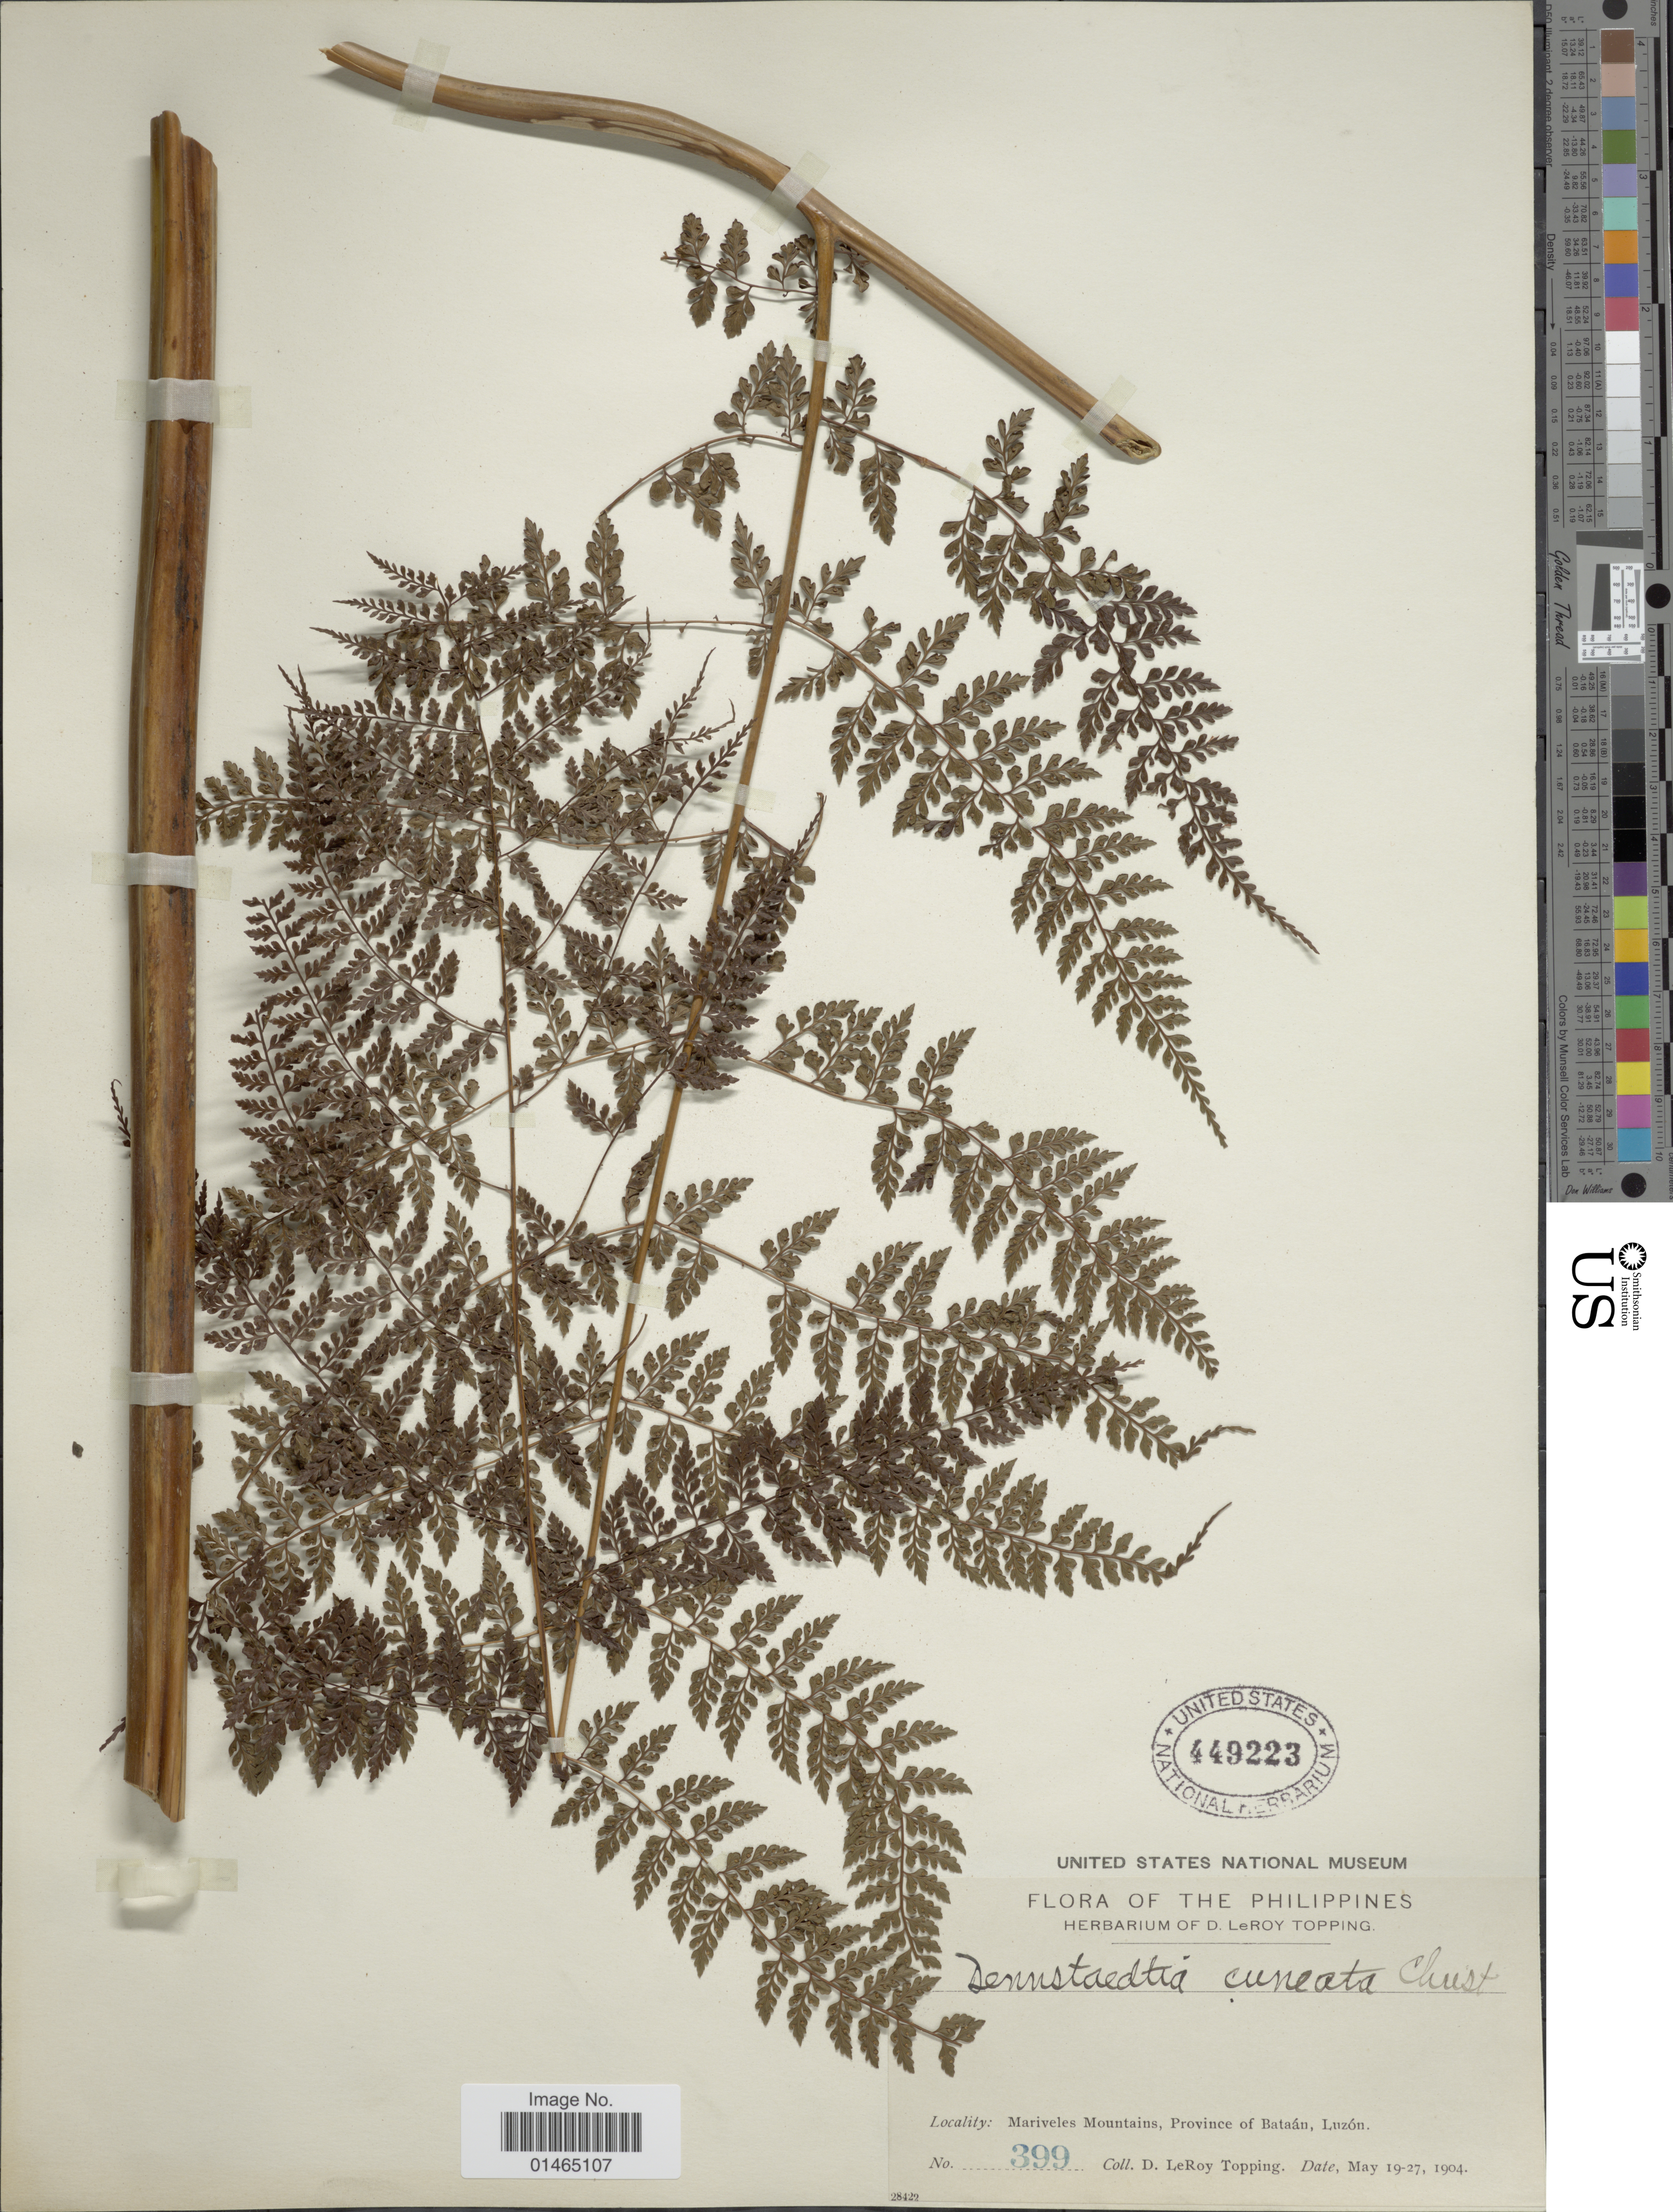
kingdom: Plantae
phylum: Tracheophyta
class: Polypodiopsida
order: Polypodiales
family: Dennstaedtiaceae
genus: Dennstaedtia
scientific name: Dennstaedtia cuneata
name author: (Hook.) T. Moore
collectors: D. L. Topping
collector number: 399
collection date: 1904-05-19/1904-05-27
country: Philippines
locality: Mariveles Mountains, Province of Bataán, Luzón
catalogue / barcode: US 449223